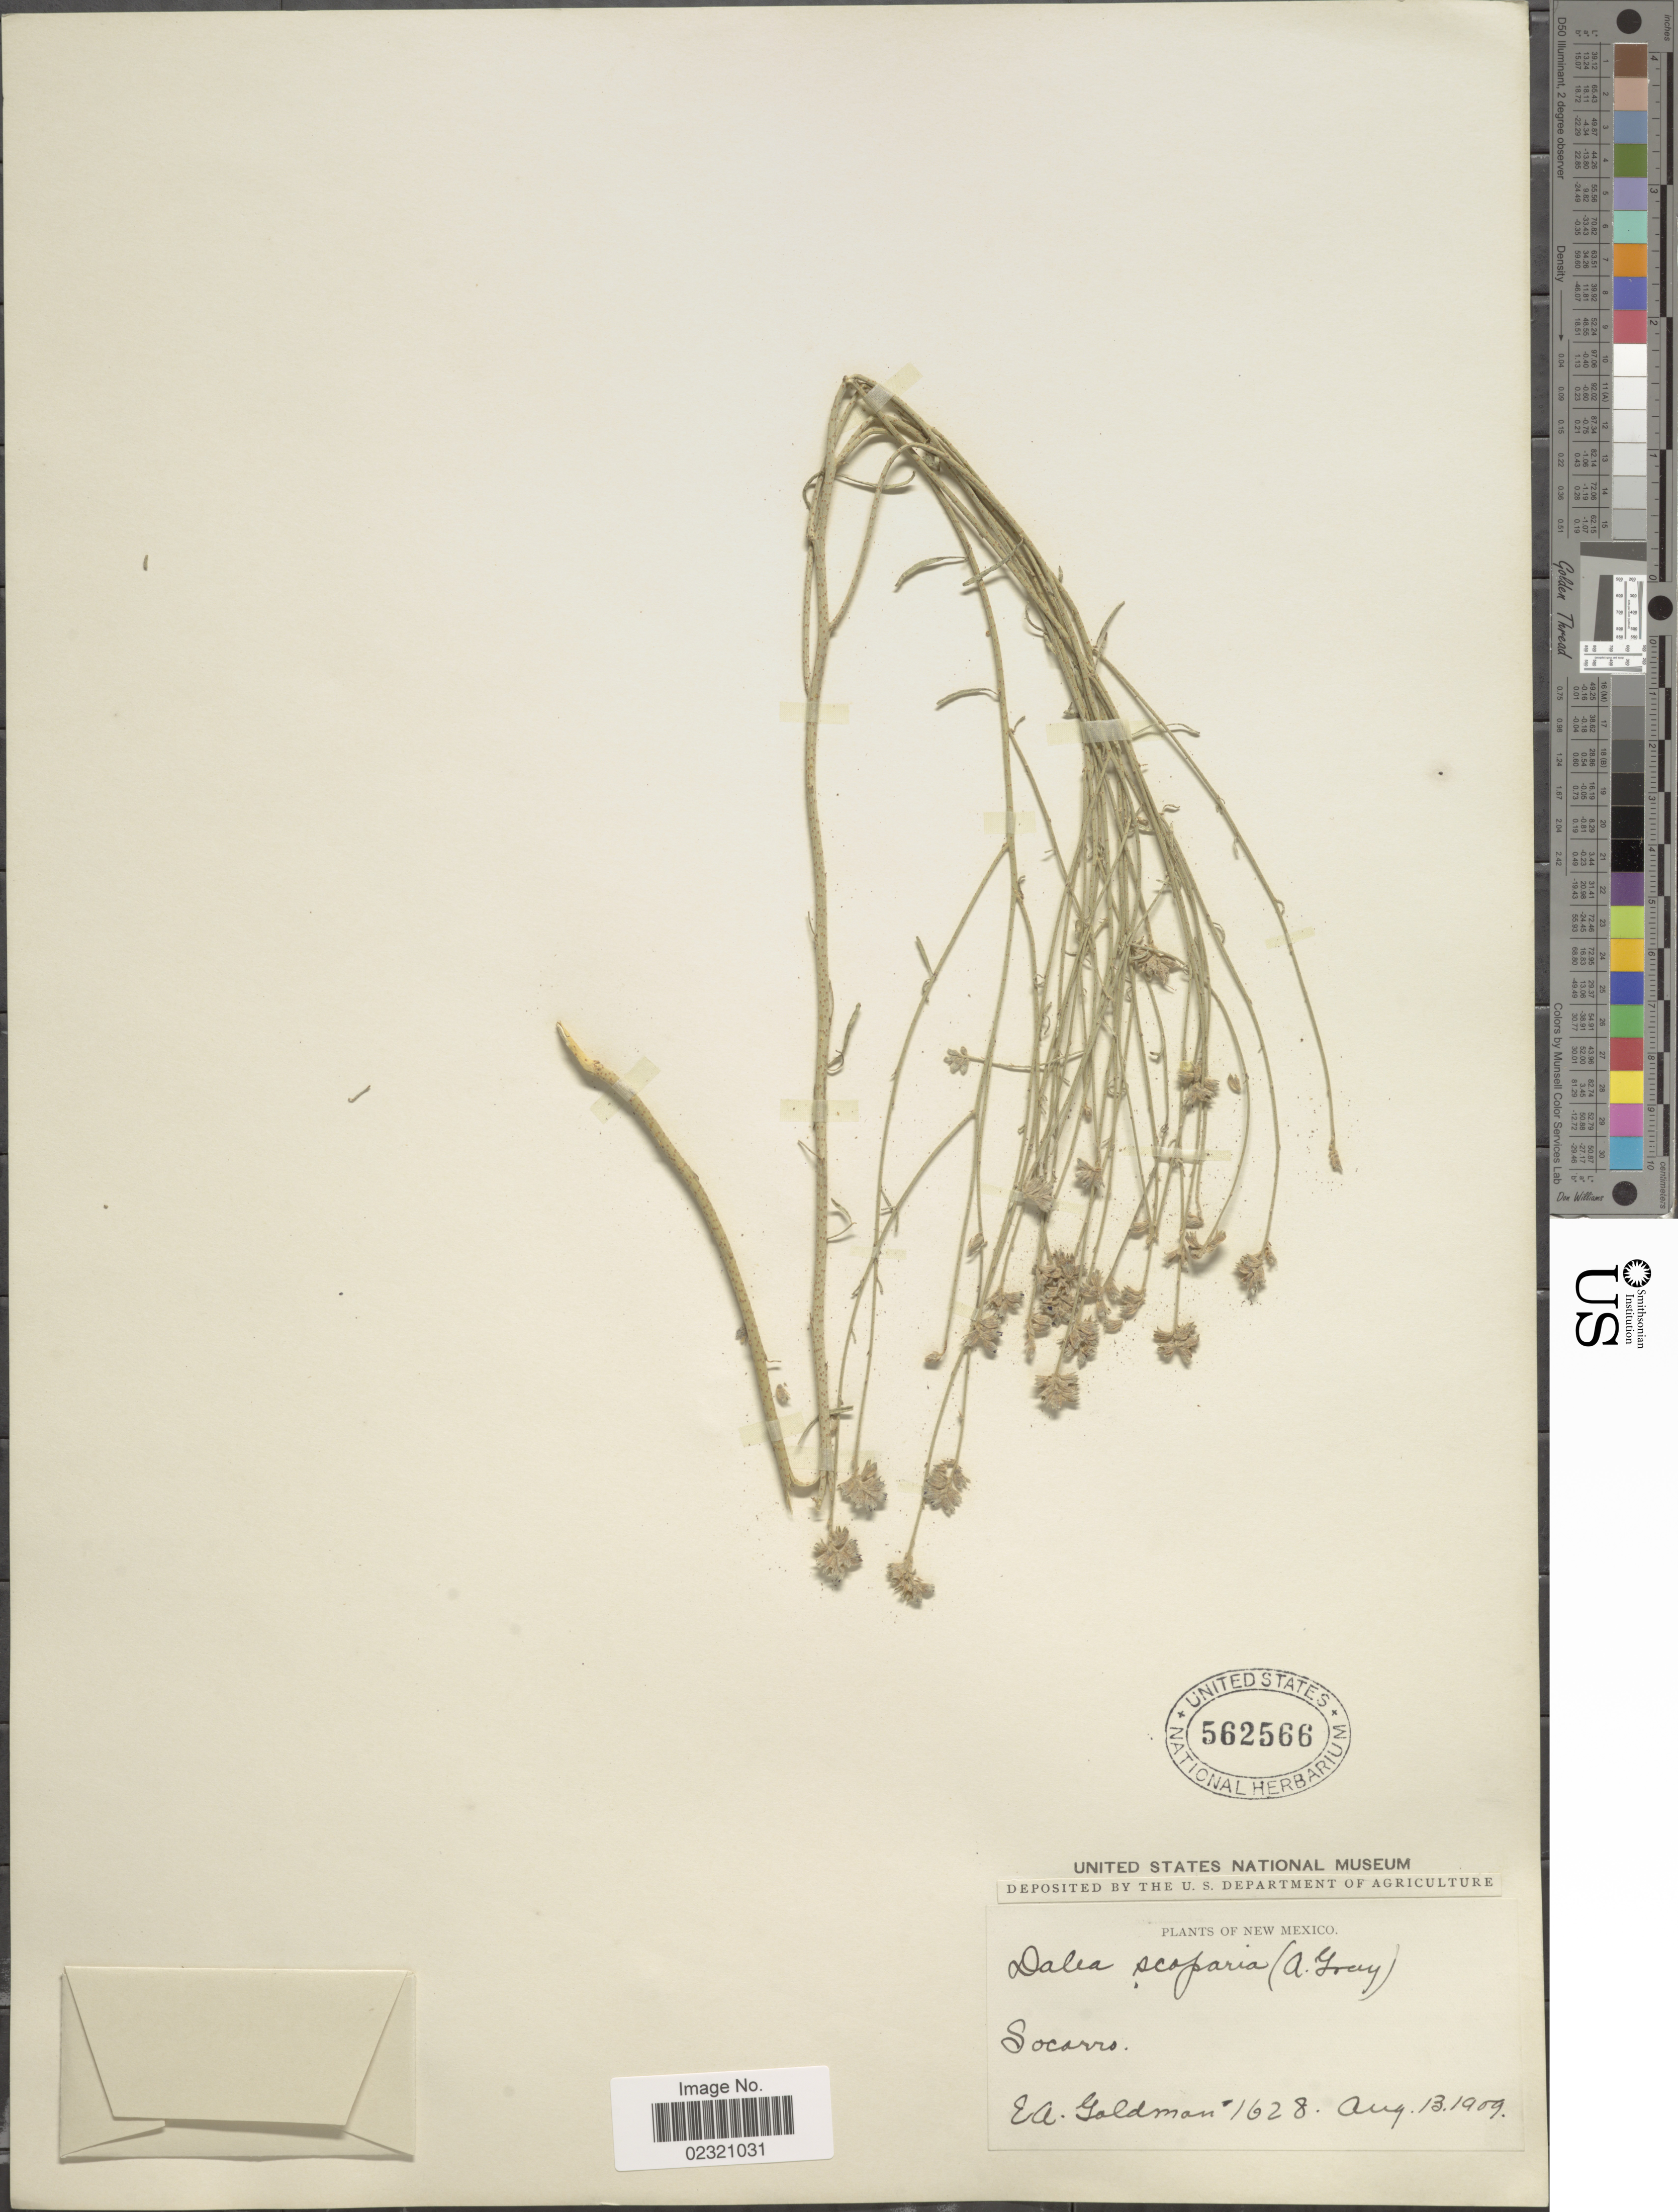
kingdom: Plantae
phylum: Tracheophyta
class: Magnoliopsida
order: Fabales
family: Fabaceae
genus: Psorothamnus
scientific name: Psorothamnus scoparius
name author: (A. Gray) Rydb.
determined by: Strong, M. T., (US), Smithsonian Institution - National Museum of Natural History (UNITED STATES)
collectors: E. A. Goldman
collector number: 1628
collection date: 1909-08-13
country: United States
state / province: New Mexico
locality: Socarro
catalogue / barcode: US 562566